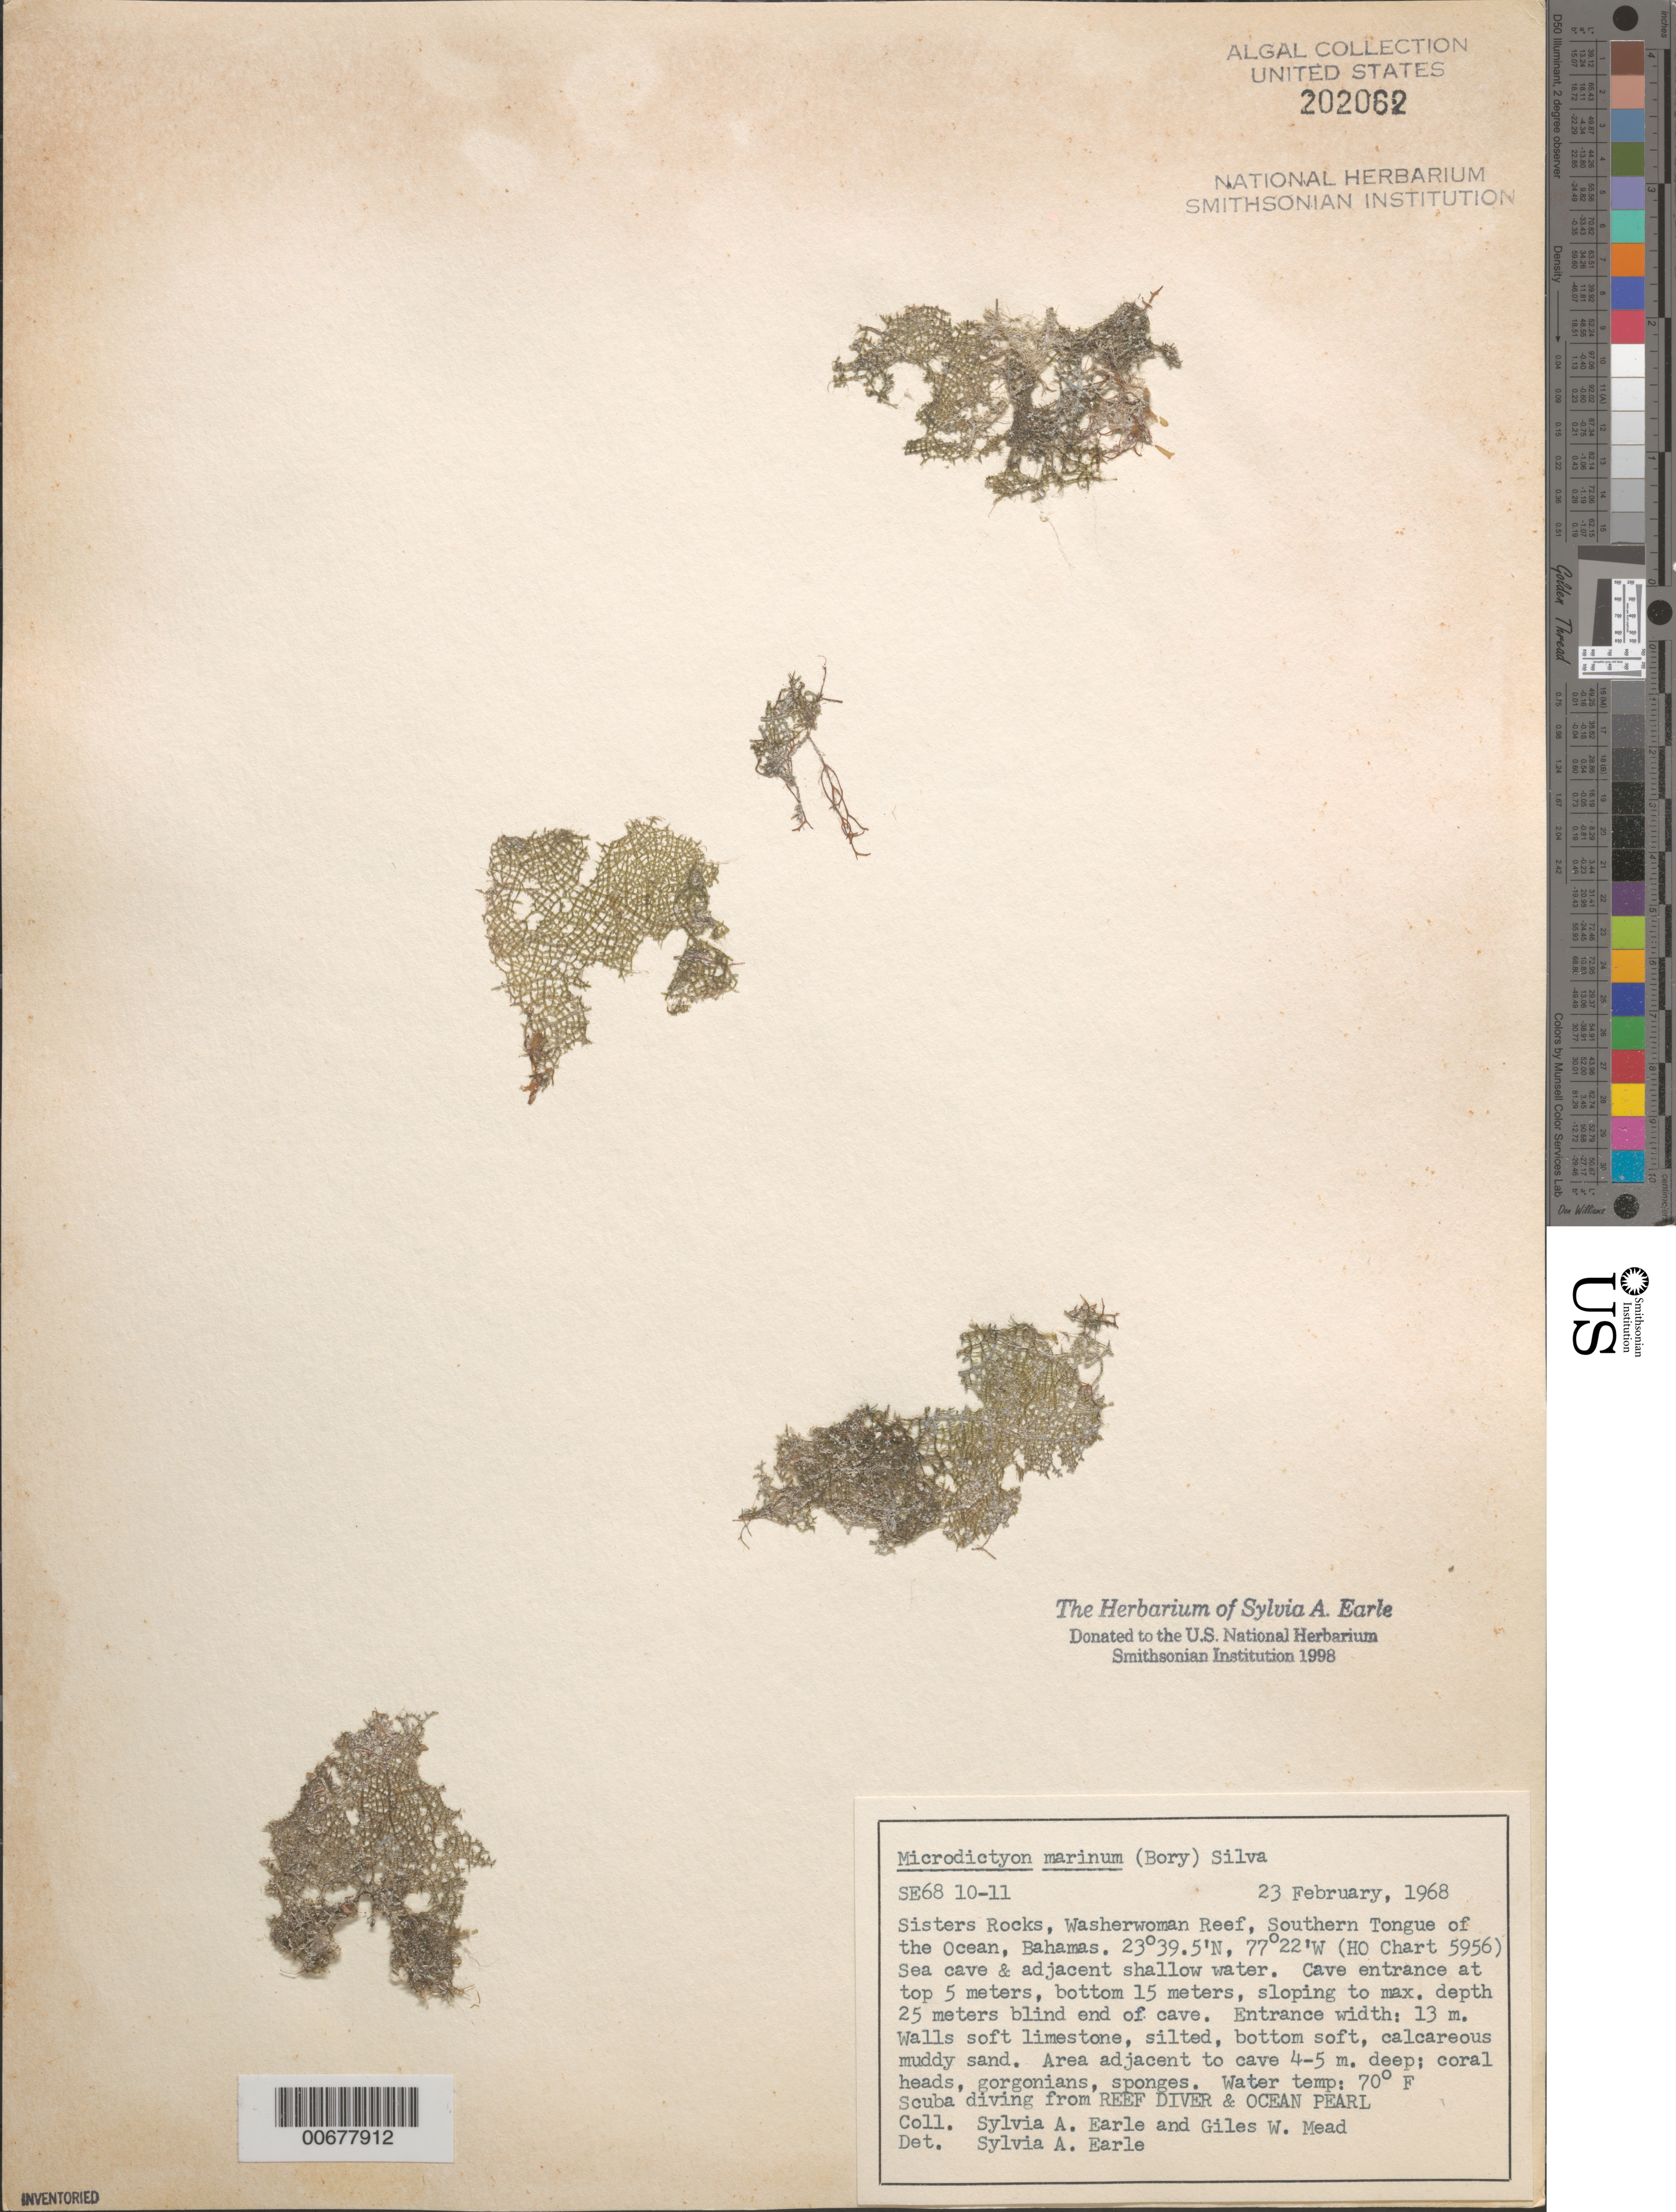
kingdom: Plantae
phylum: Chlorophyta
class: Ulvophyceae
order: Cladophorales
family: Anadyomenaceae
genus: Microdictyon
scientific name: Microdictyon marinum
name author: (Bory) P.C. Silva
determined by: Earle, S. A.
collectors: S. A. Earle & G. W. Mead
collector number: SE 6810-11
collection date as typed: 23 Feb 1968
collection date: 1968-02-23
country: Bahamas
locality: Sisters Rocks, Washerwoman Reef, Southern Tongue of the Ocean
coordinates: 23 39.5' N, 77 22' W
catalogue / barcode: US 202062